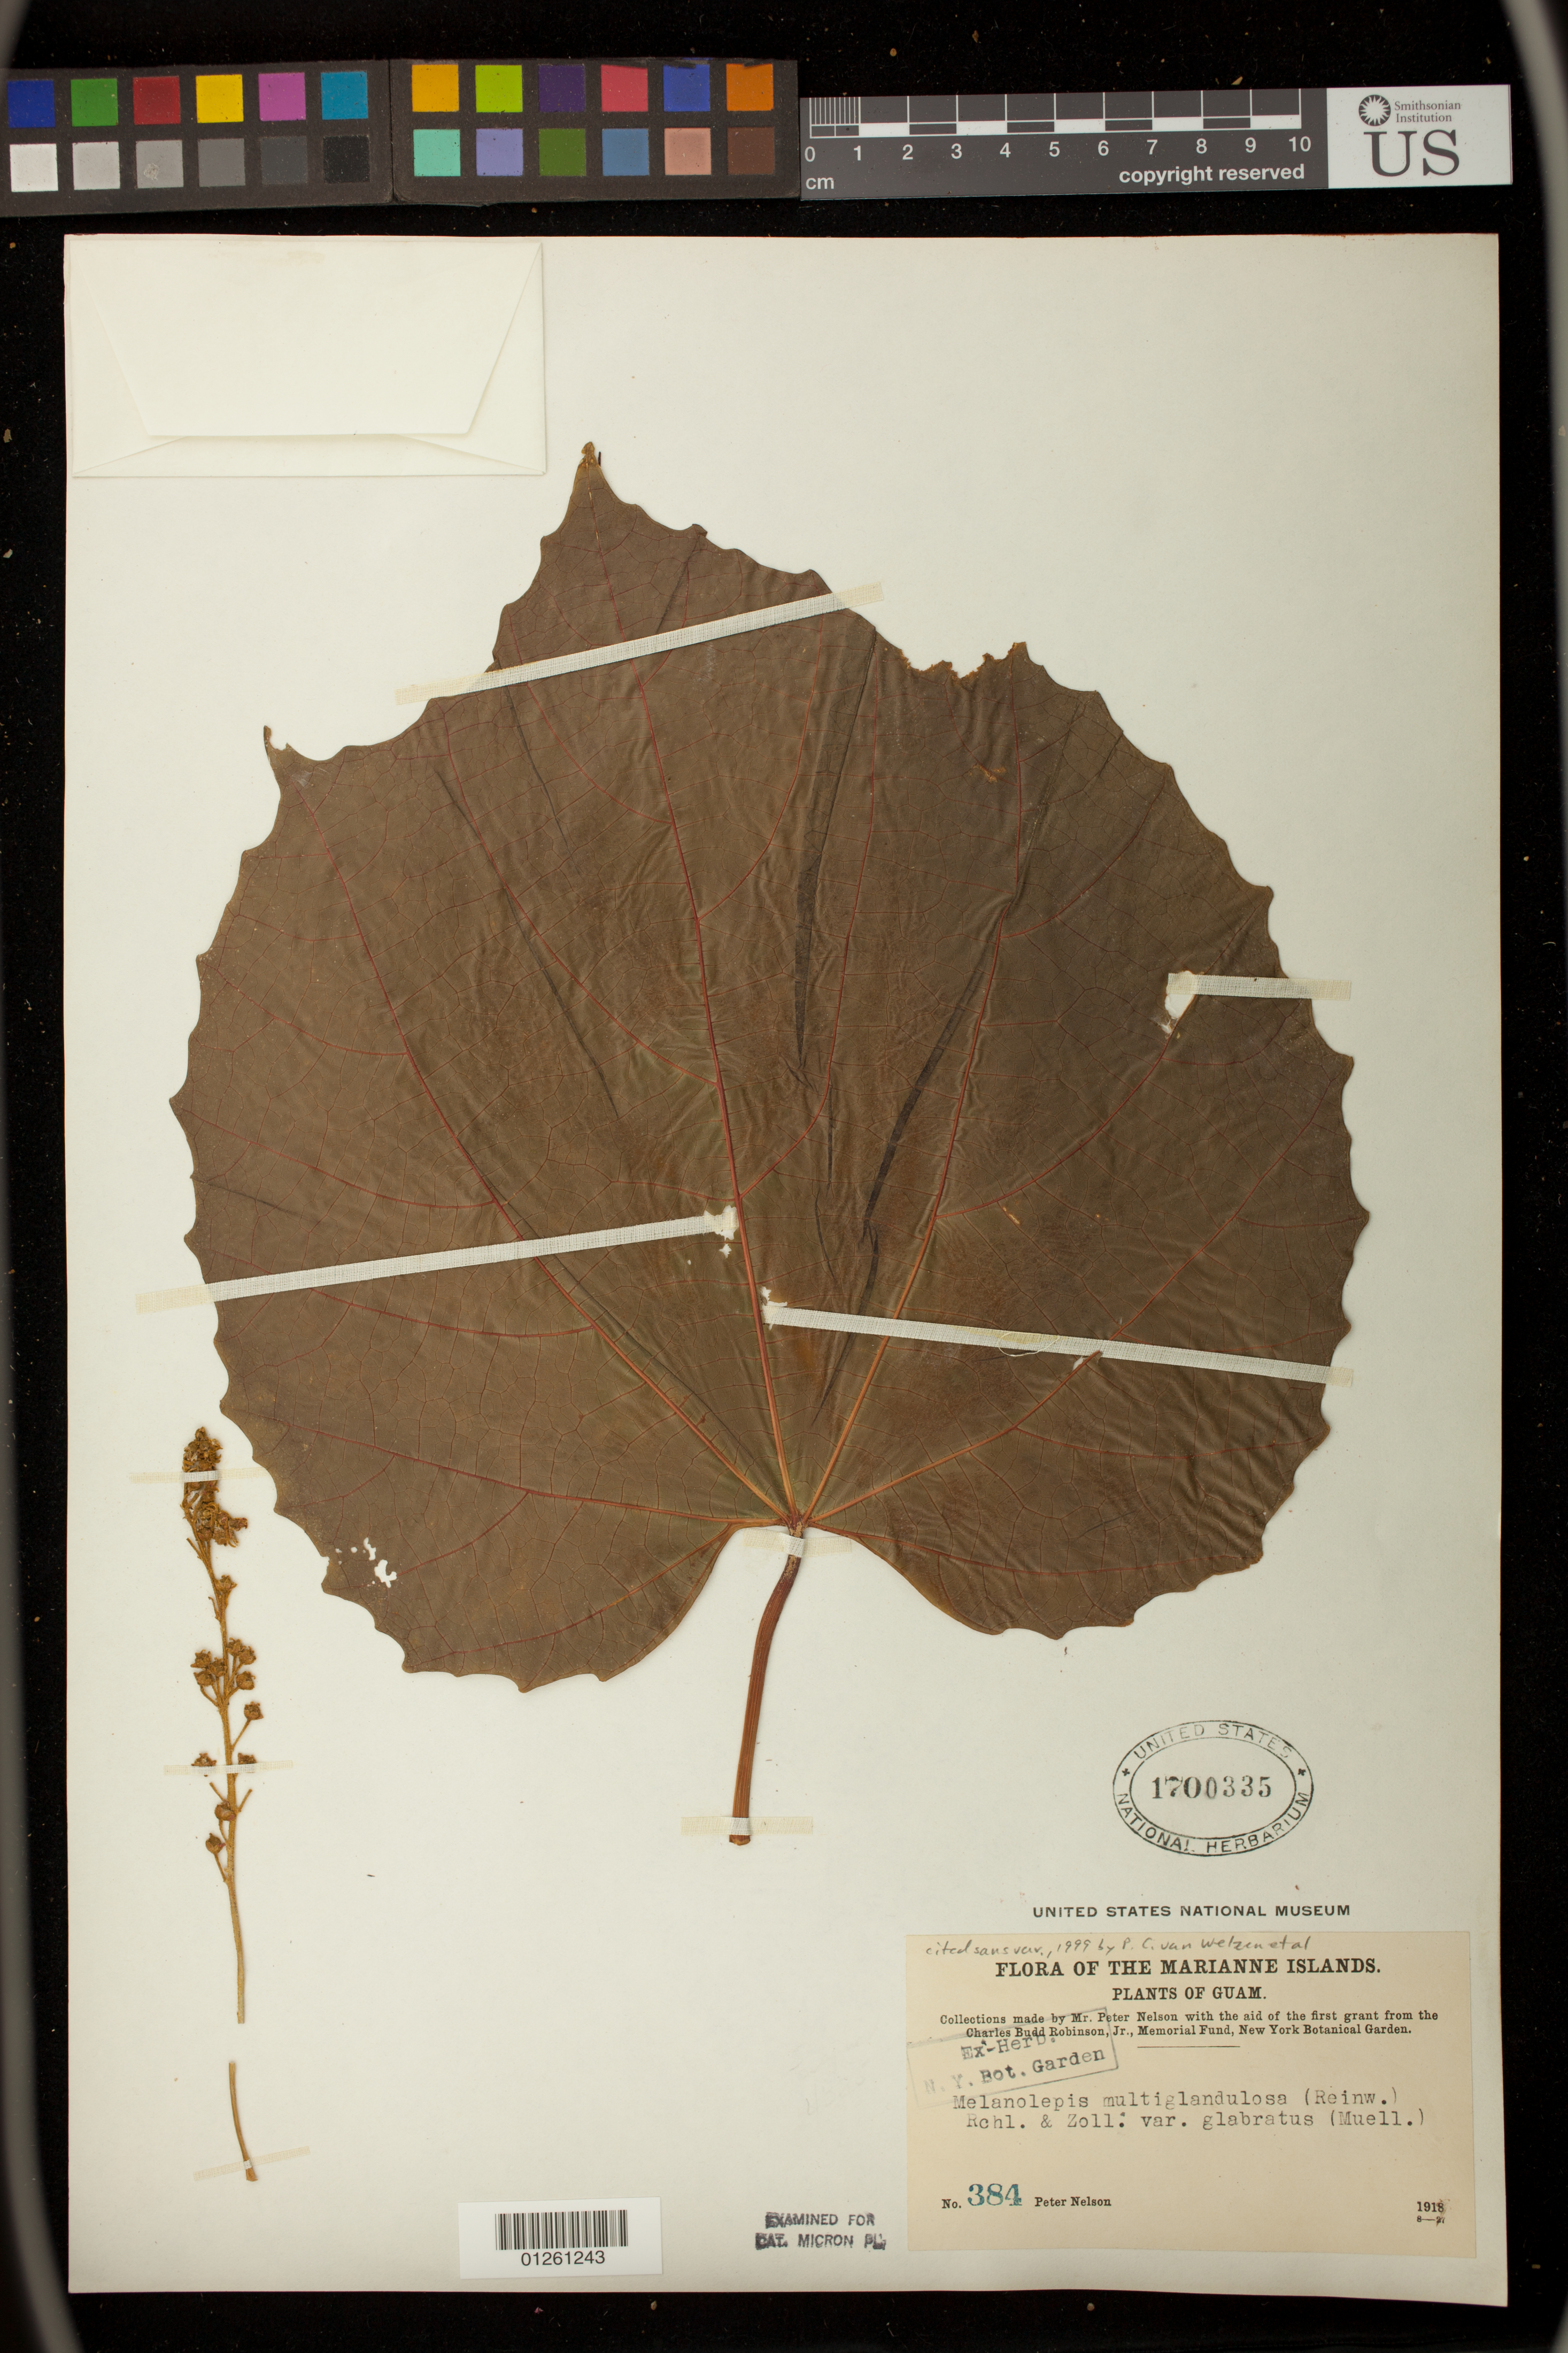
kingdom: Plantae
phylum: Tracheophyta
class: Magnoliopsida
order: Malpighiales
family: Euphorbiaceae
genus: Melanolepis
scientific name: Melanolepis multiglandulosa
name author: (Reinw. ex Blume) Rchb. f. & Zoll.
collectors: P. Nelson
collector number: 384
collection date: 1918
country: Guam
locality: Marianne Islands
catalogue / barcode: US 1700335